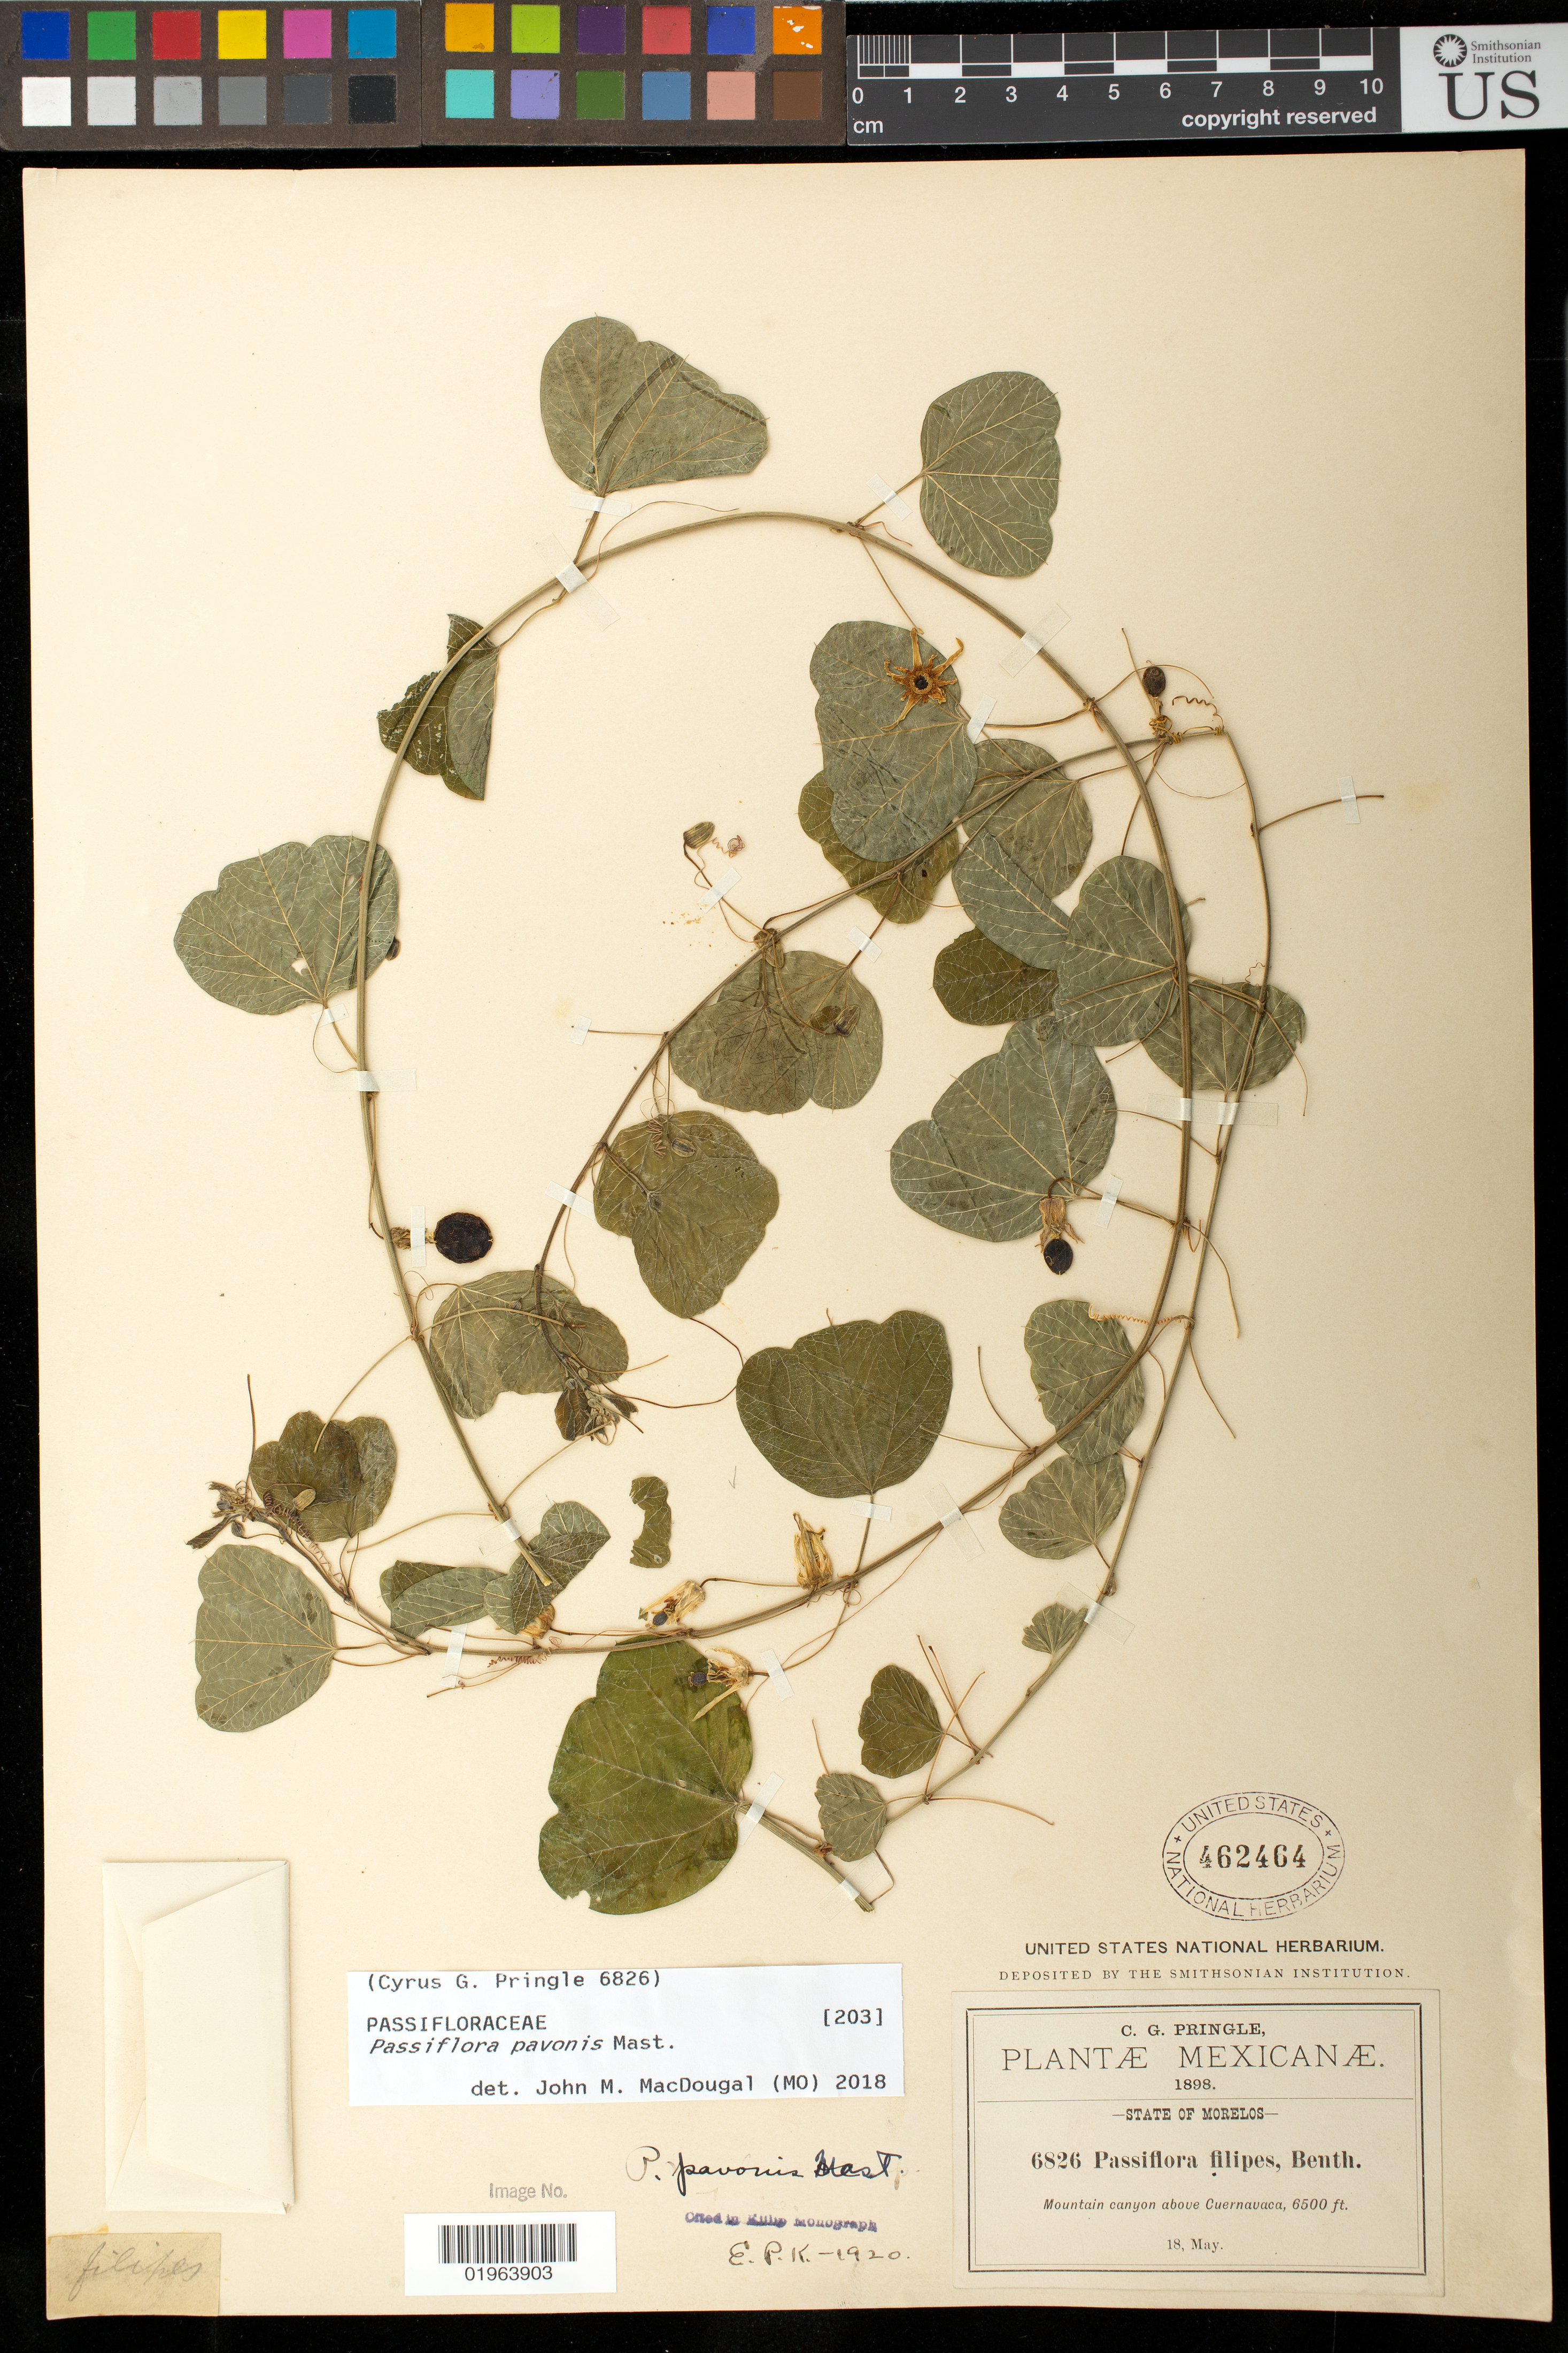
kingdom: Plantae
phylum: Tracheophyta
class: Magnoliopsida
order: Malpighiales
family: Passifloraceae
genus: Passiflora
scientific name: Passiflora pavonis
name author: Mast.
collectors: C. G. Pringle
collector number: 6826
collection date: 1898-05-18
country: Mexico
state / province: Morelos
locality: Mt. Cañon, Near Cuernavaca.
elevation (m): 1981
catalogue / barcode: US 462464